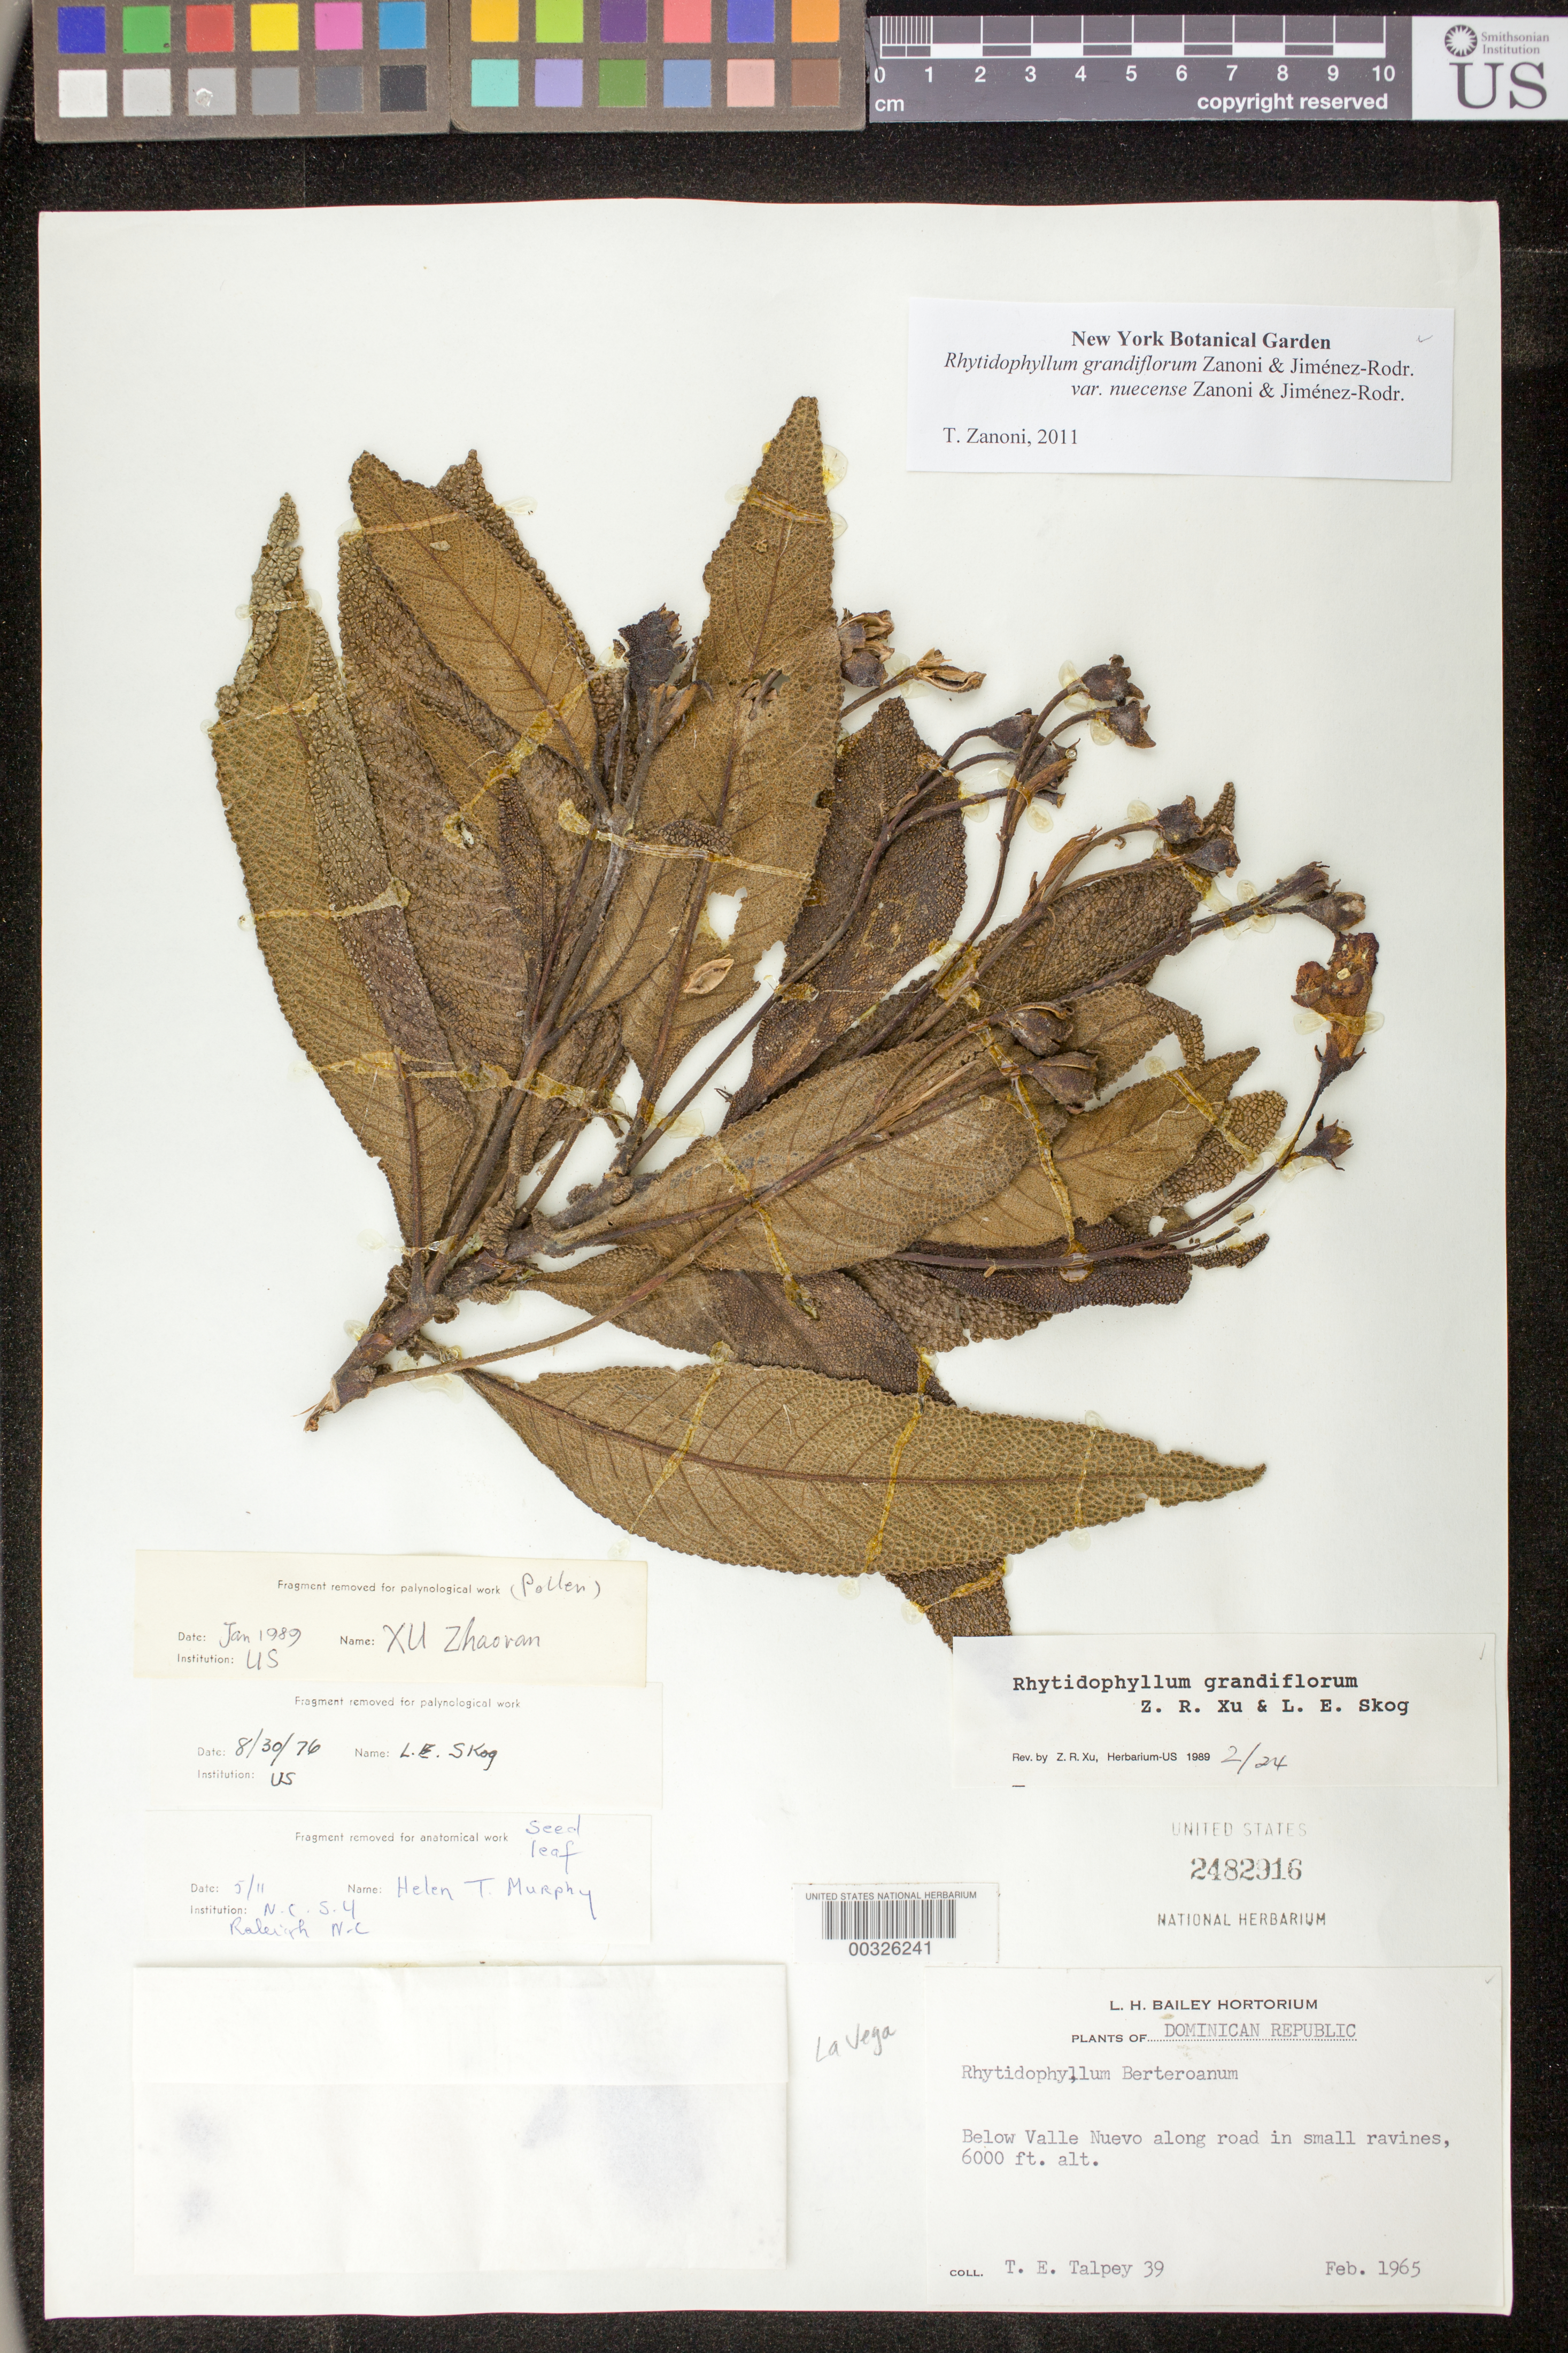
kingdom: Plantae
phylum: Tracheophyta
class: Magnoliopsida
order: Lamiales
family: Gesneriaceae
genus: Rhytidophyllum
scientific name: Rhytidophyllum grandiflorum var. nuecense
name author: Zanoni & Jiménez Rodr.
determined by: Zanoni, T. A., (NY), New York Botanical Garden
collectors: T. Talpey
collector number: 39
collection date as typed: Feb 1965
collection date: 1965-02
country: Dominican Republic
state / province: La Vega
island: Hispaniola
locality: Below Valle Nuevo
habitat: Along road in small ravines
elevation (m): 1829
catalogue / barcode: US 2482916